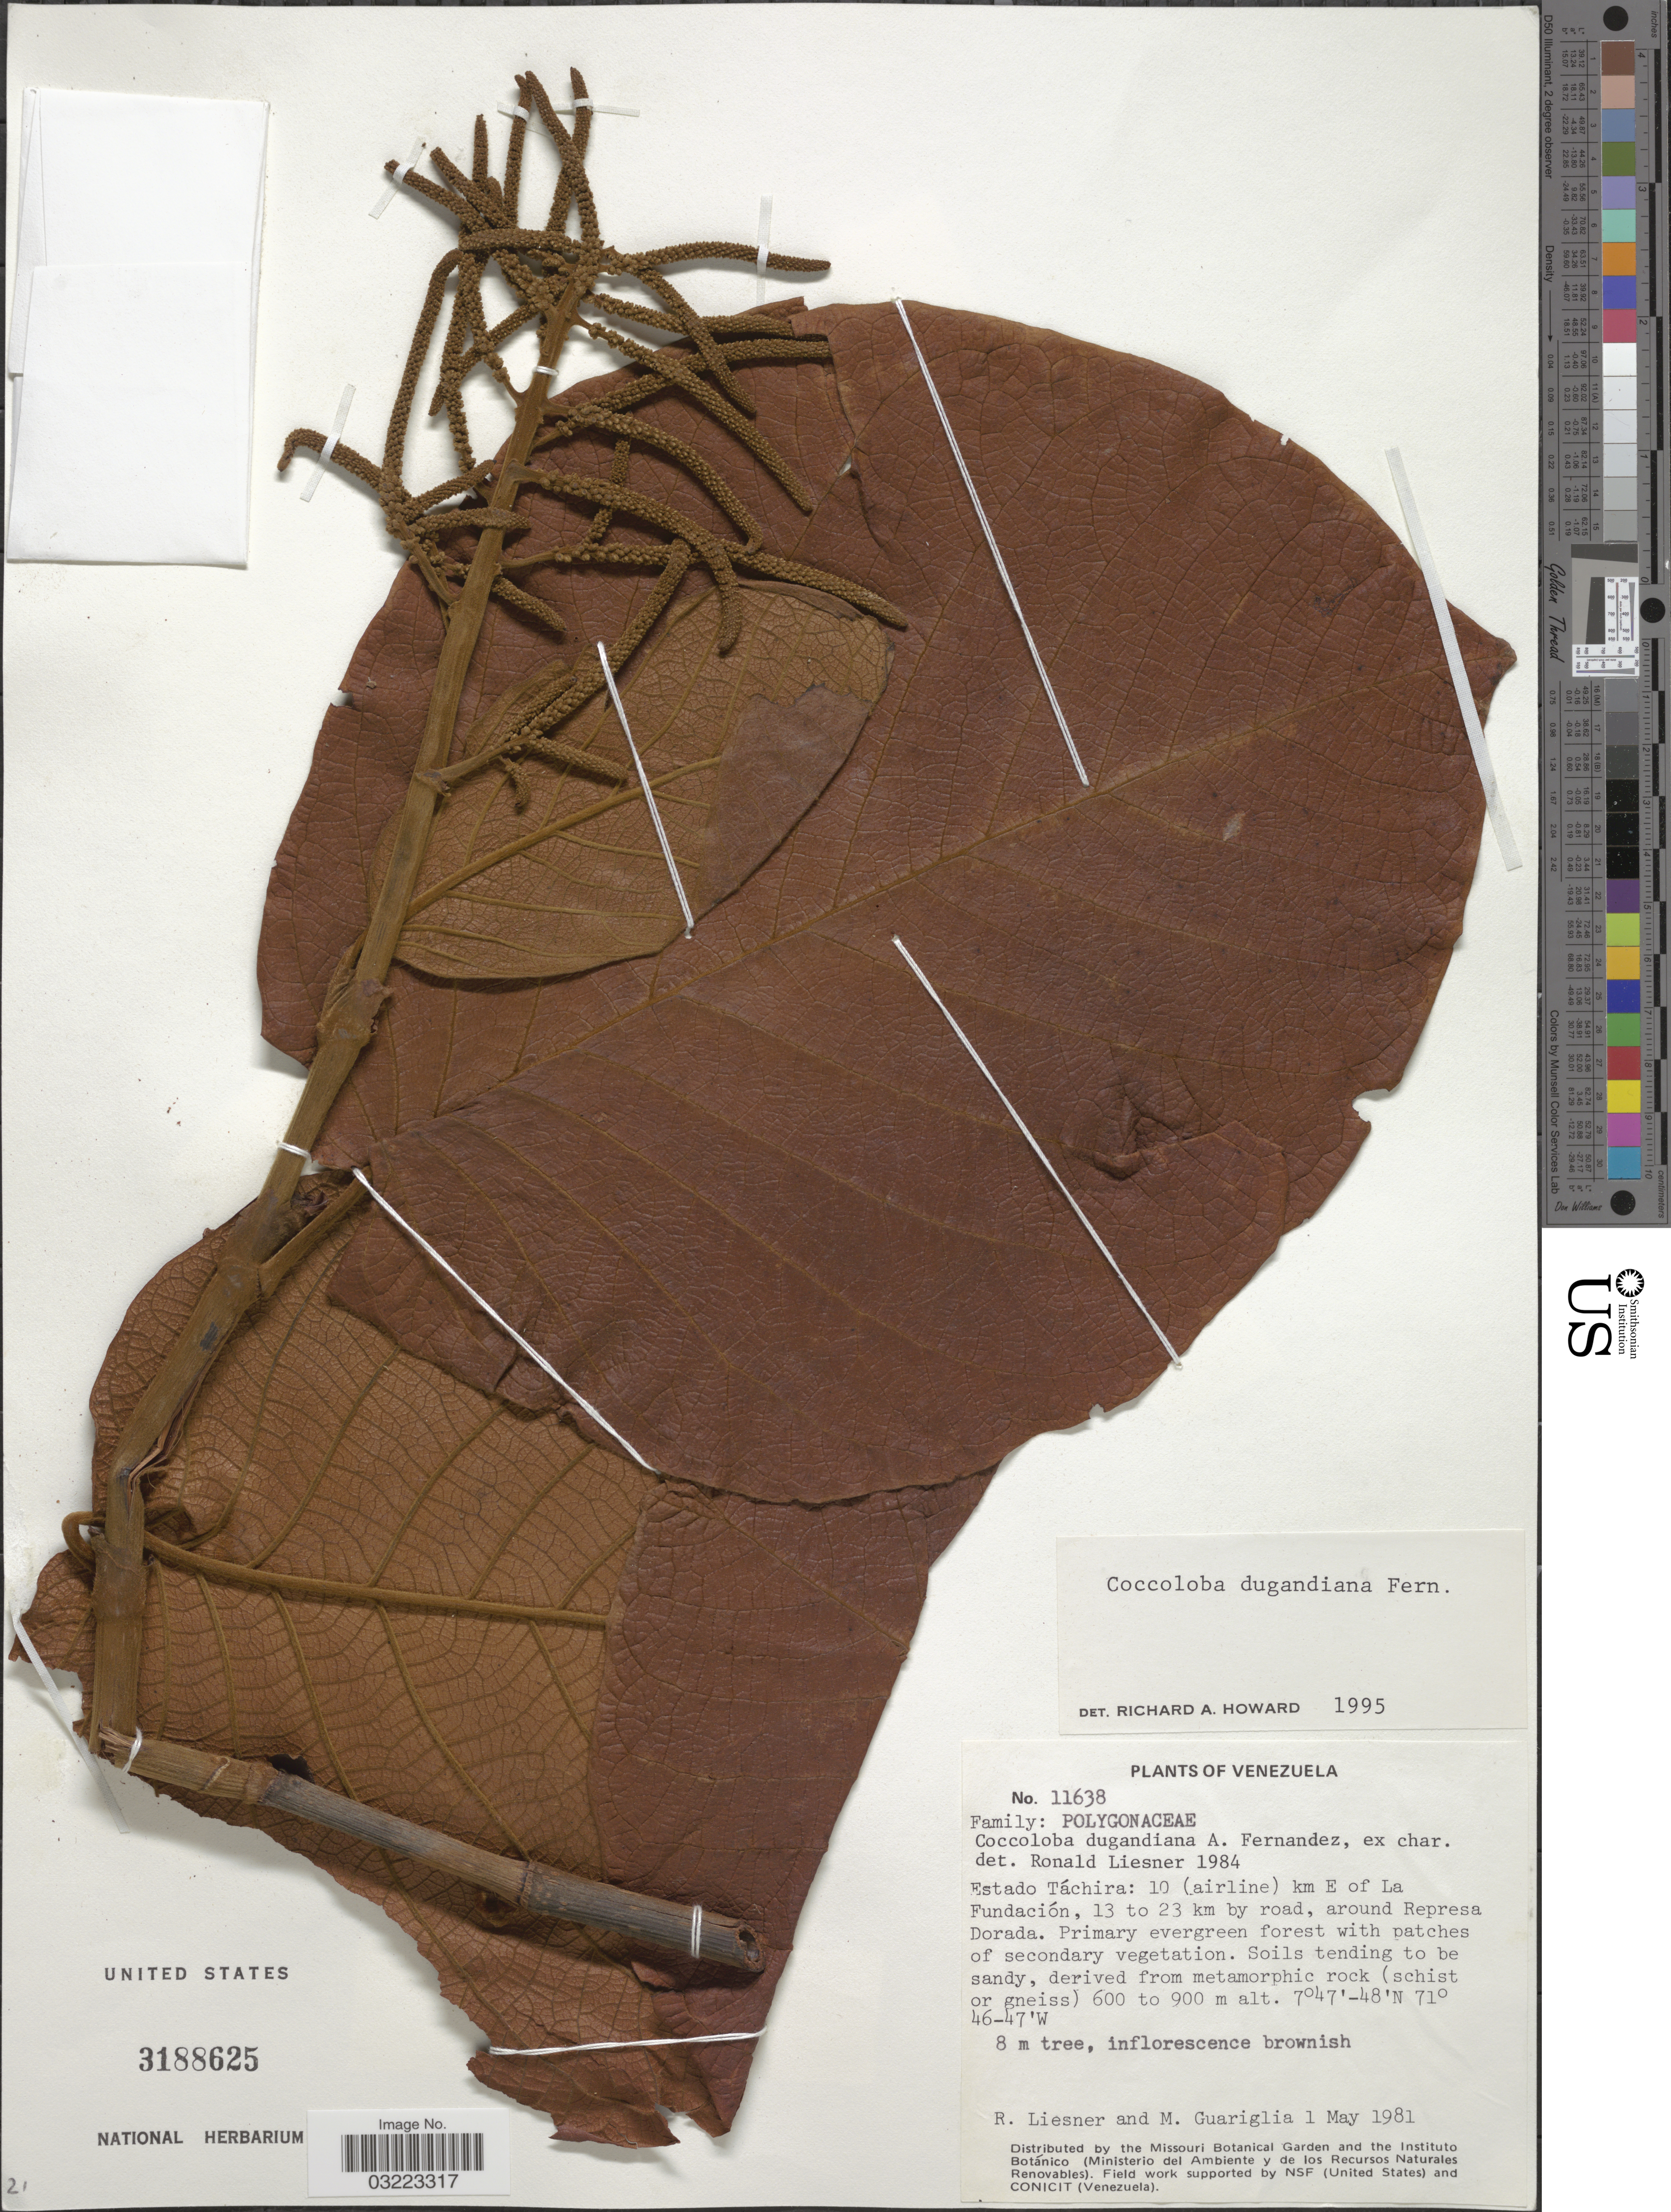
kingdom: Plantae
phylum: Tracheophyta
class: Magnoliopsida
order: Caryophyllales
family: Polygonaceae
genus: Coccoloba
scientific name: Coccoloba dugandiana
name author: A. Fernández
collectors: R. L. Liesner & M. Guariglia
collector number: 11638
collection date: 1981-05-01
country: Venezuela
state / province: Tachira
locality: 10 (airline) km E of La Fundación, 13 to 23 km by road, around Represa Dorada.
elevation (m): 600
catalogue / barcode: US 3188625